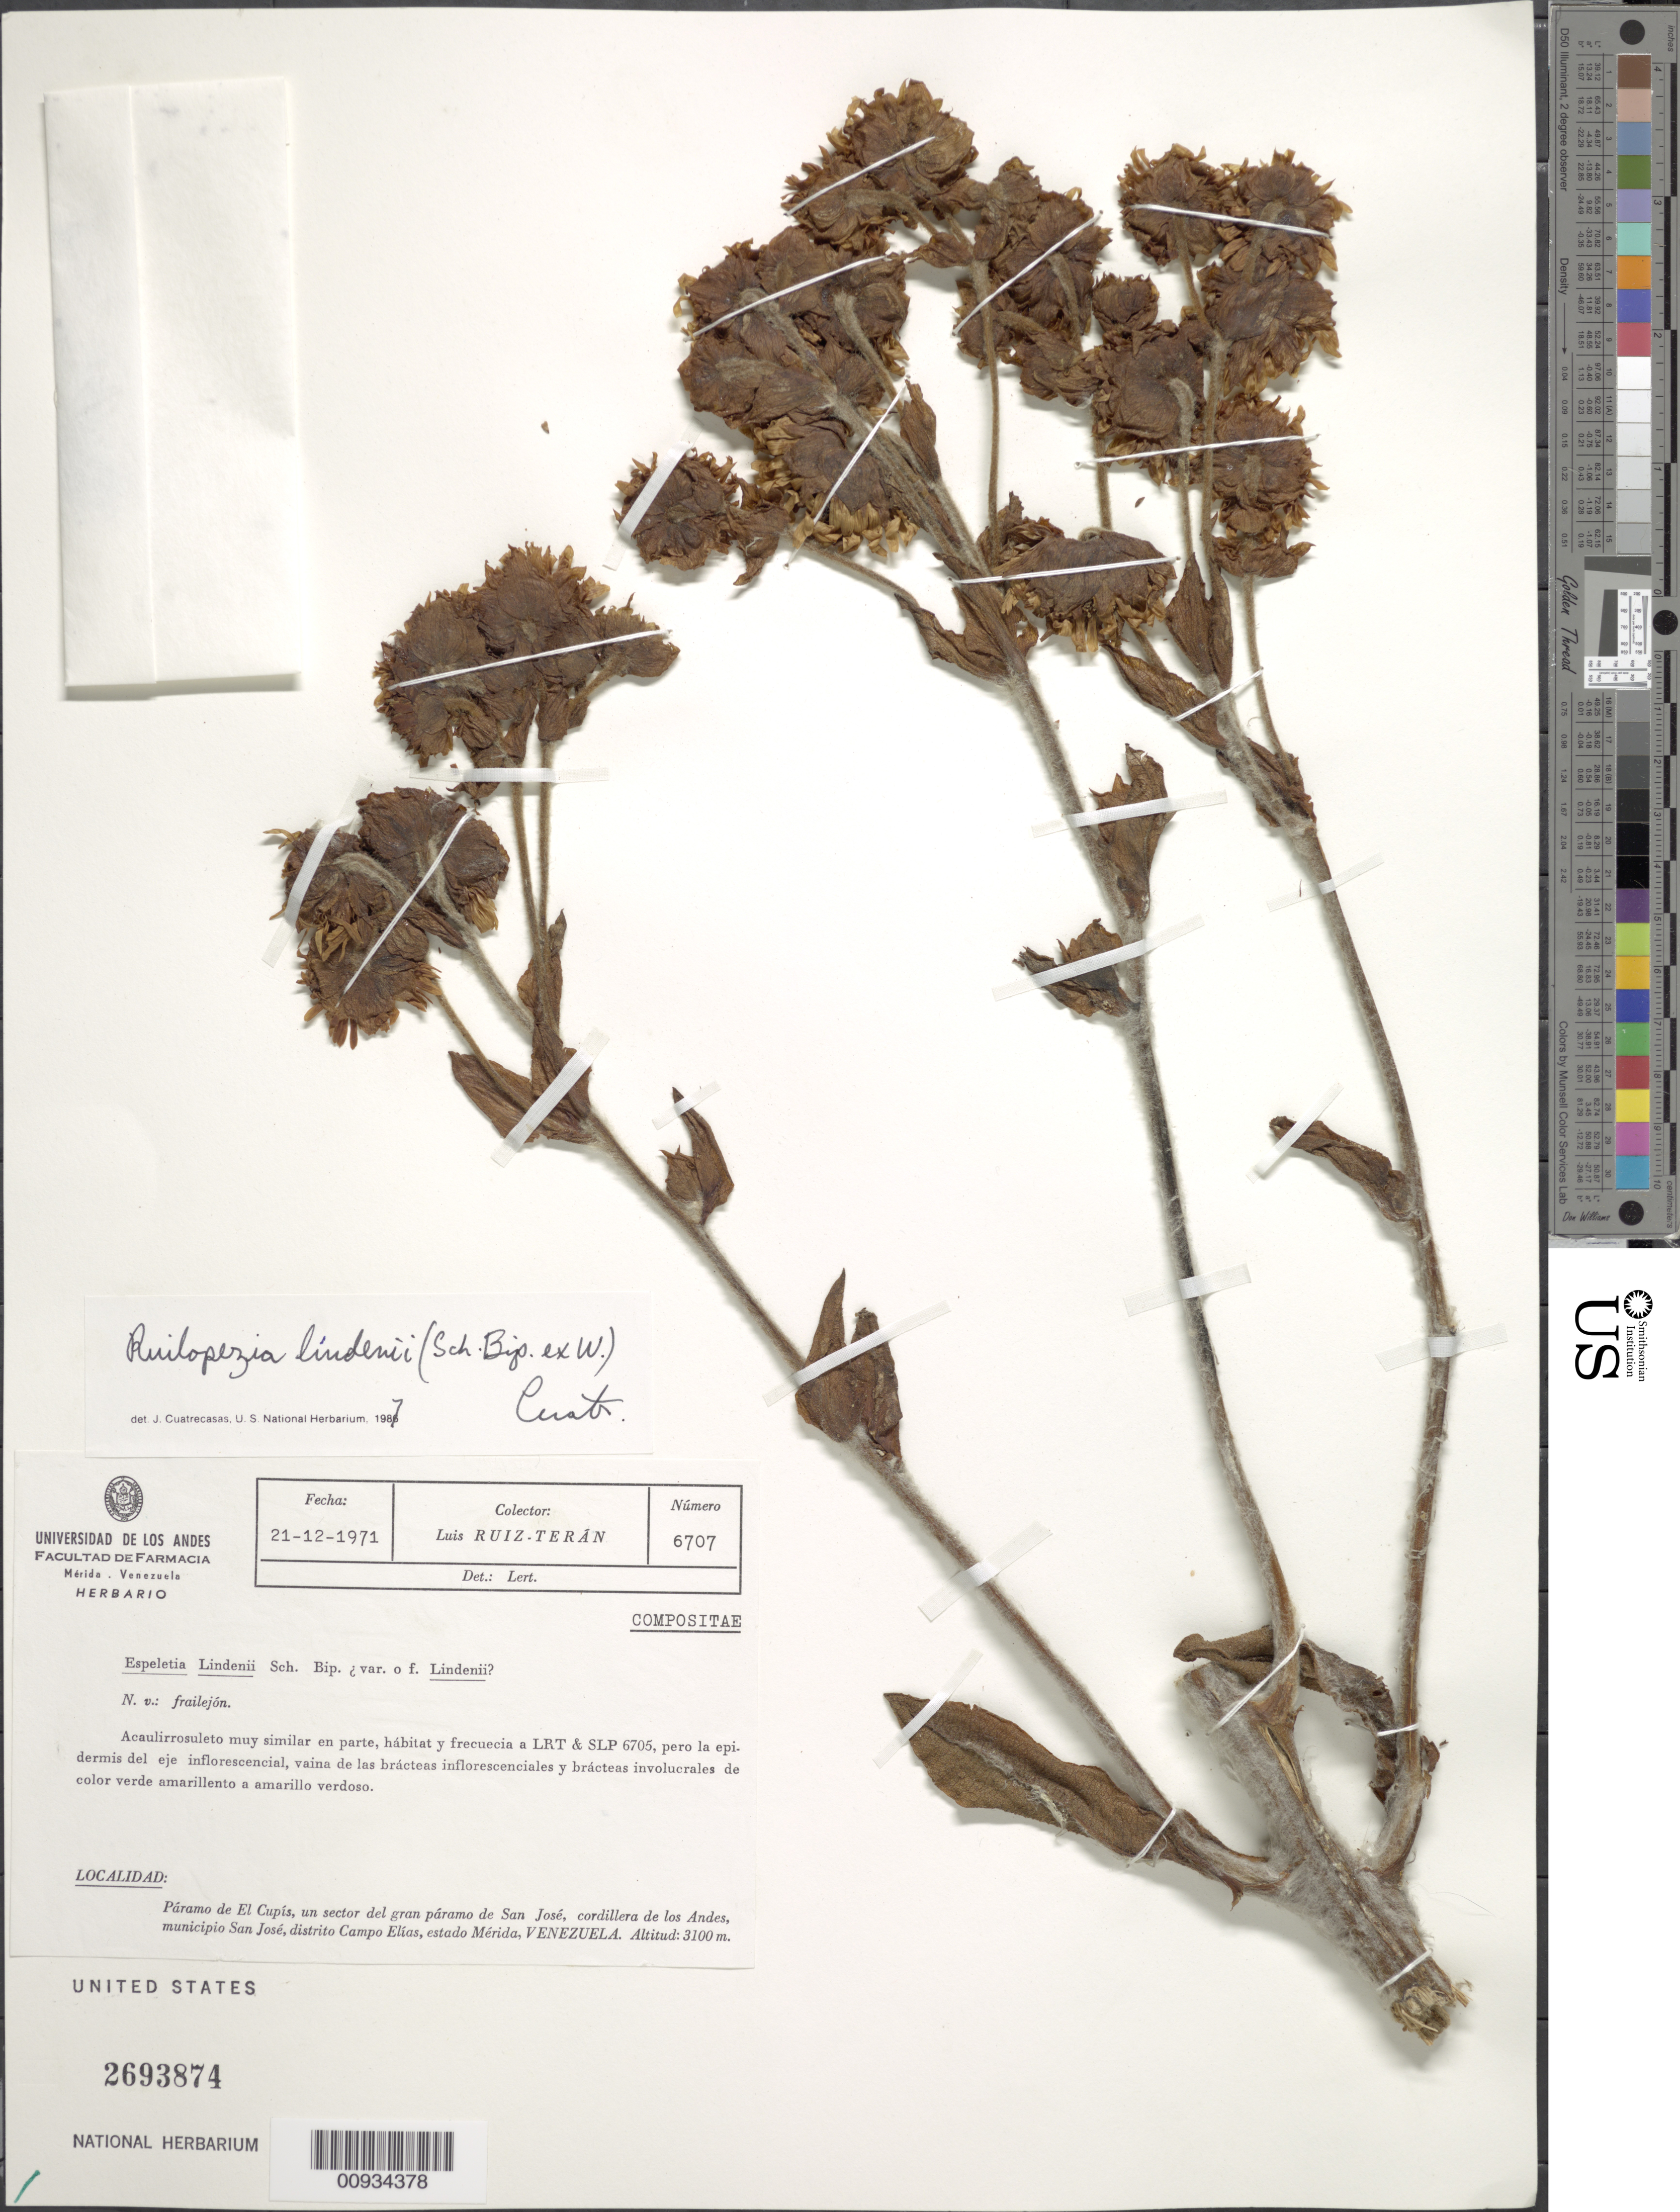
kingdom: Plantae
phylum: Tracheophyta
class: Magnoliopsida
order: Asterales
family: Asteraceae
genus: Ruilopezia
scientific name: Ruilopezia lindenii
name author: (Sch. Bip. ex Wedd.) Cuatrec.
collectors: L. E. Ruíz-Terán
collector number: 6707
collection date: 1971-12-21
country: Venezuela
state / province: Mérida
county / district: Campo Elías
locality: Páramo de El Cupís. Páramo de el Cupís, un sector del gran Páramo de San José, cordillera de los Andes, Municipio de San José.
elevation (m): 3100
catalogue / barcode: US 2693874